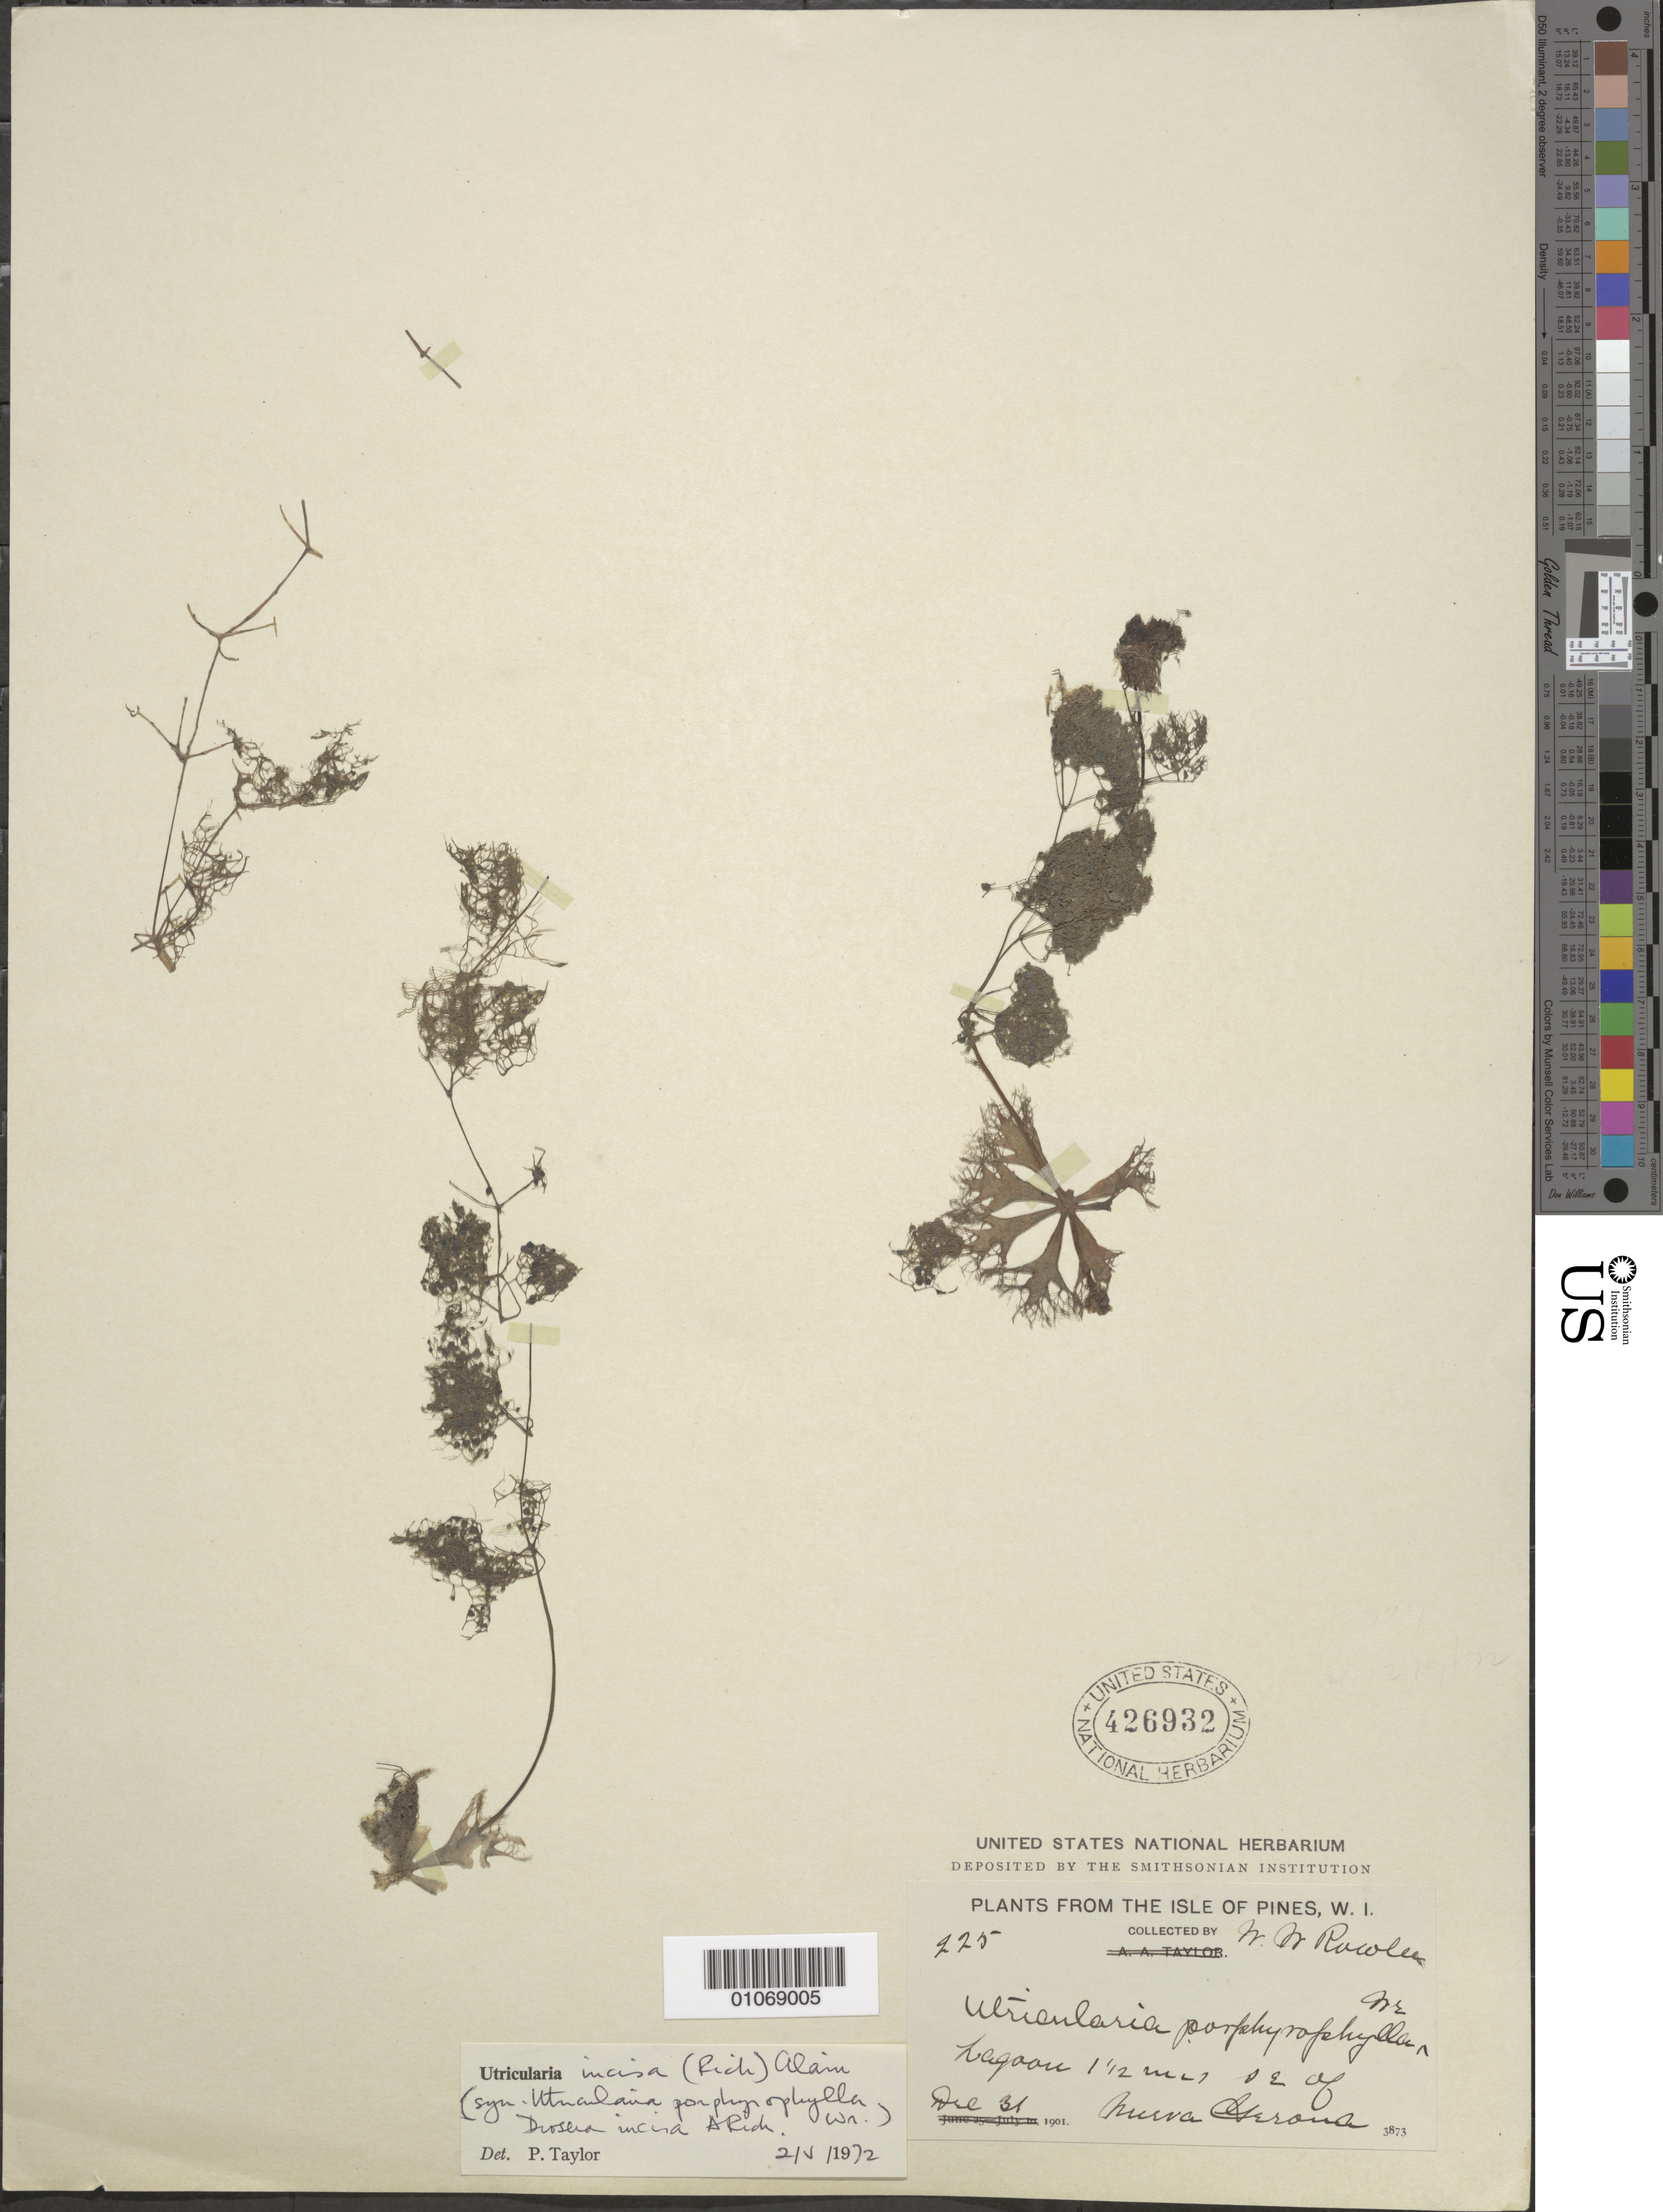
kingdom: Plantae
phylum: Tracheophyta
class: Magnoliopsida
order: Lamiales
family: Lentibulariaceae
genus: Utricularia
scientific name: Utricularia incisa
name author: (A. Rich.) Alain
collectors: W. W. Rowlee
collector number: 225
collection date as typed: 31 Dec 1901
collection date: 1901-12-31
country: Cuba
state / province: Isla de La Juventud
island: Isla de la Juventud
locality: Lagoon 1 5 miles southeast of Nueva Gerona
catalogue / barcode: US 426932